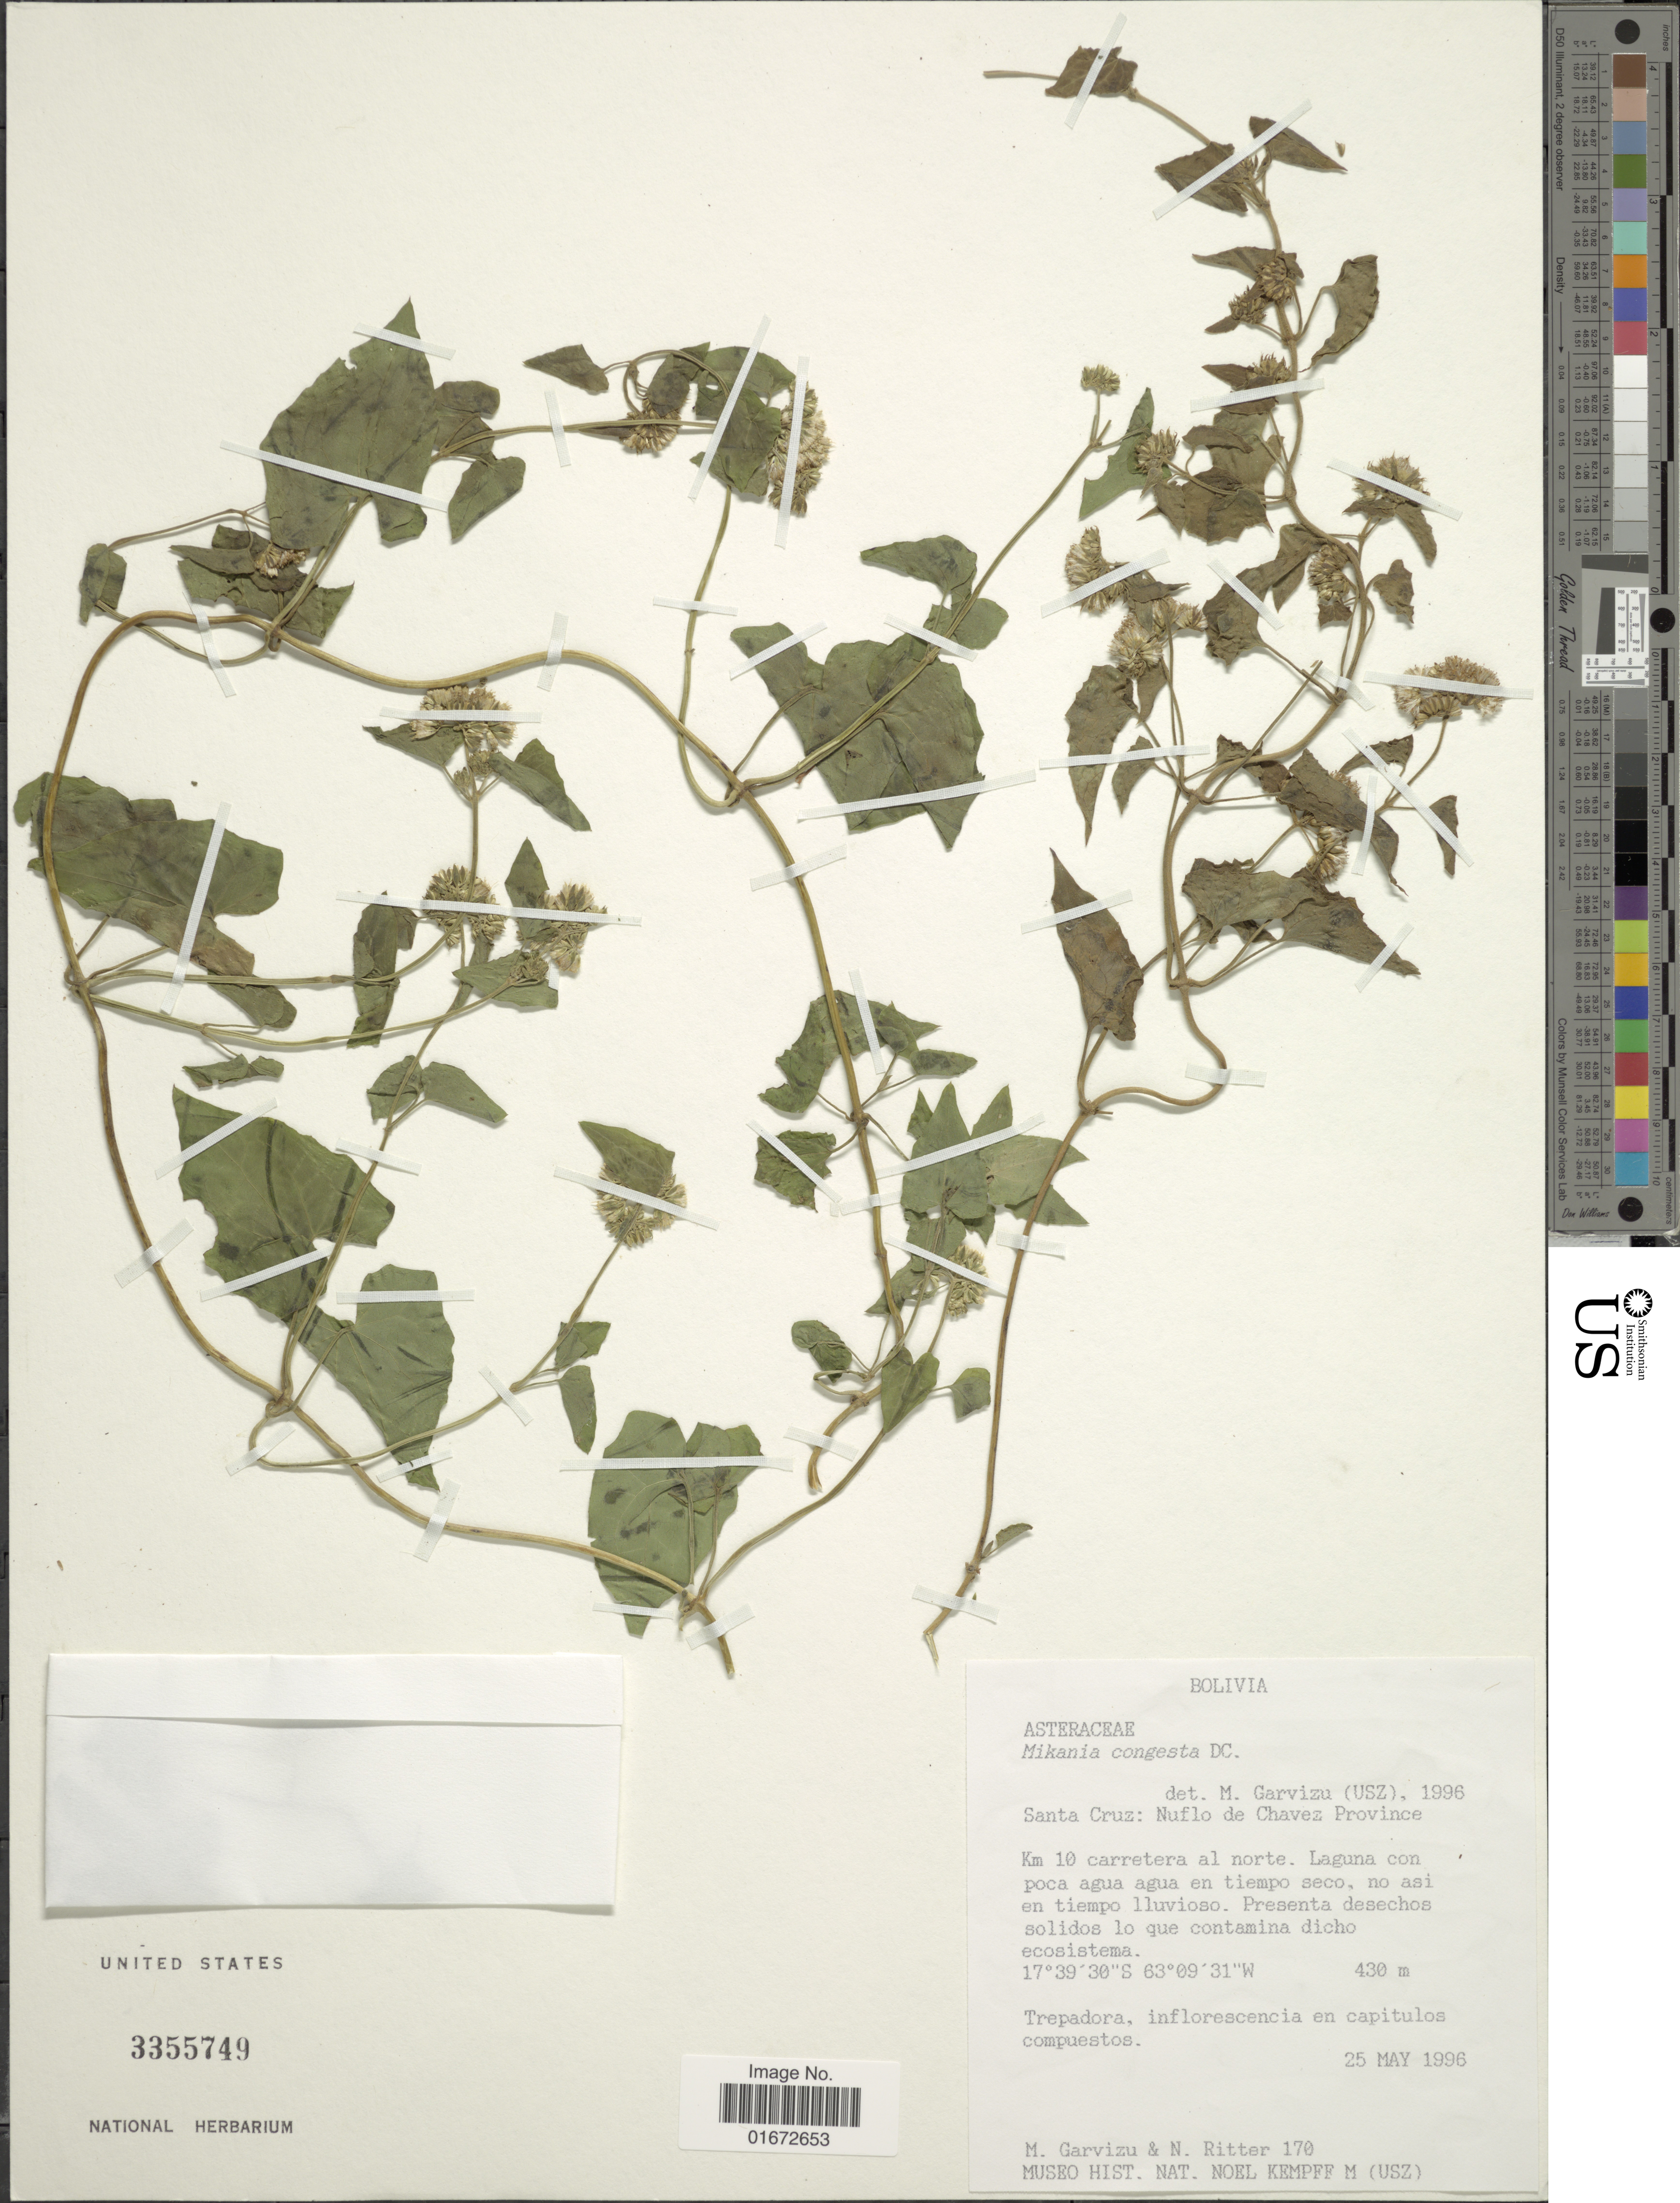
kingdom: Plantae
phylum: Tracheophyta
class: Magnoliopsida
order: Asterales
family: Asteraceae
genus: Mikania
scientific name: Mikania congesta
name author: DC.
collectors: M. Garvizu & N. Ritter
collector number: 170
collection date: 1996-05-25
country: Bolivia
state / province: Santa Cruz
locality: Santa Cruz: Nuflo de Chavez Province. Km 10 carretera al norte. Laguna con poca agua agua en tiempo seco, no asi en tiempo lluvioso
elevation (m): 430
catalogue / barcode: US 3355749